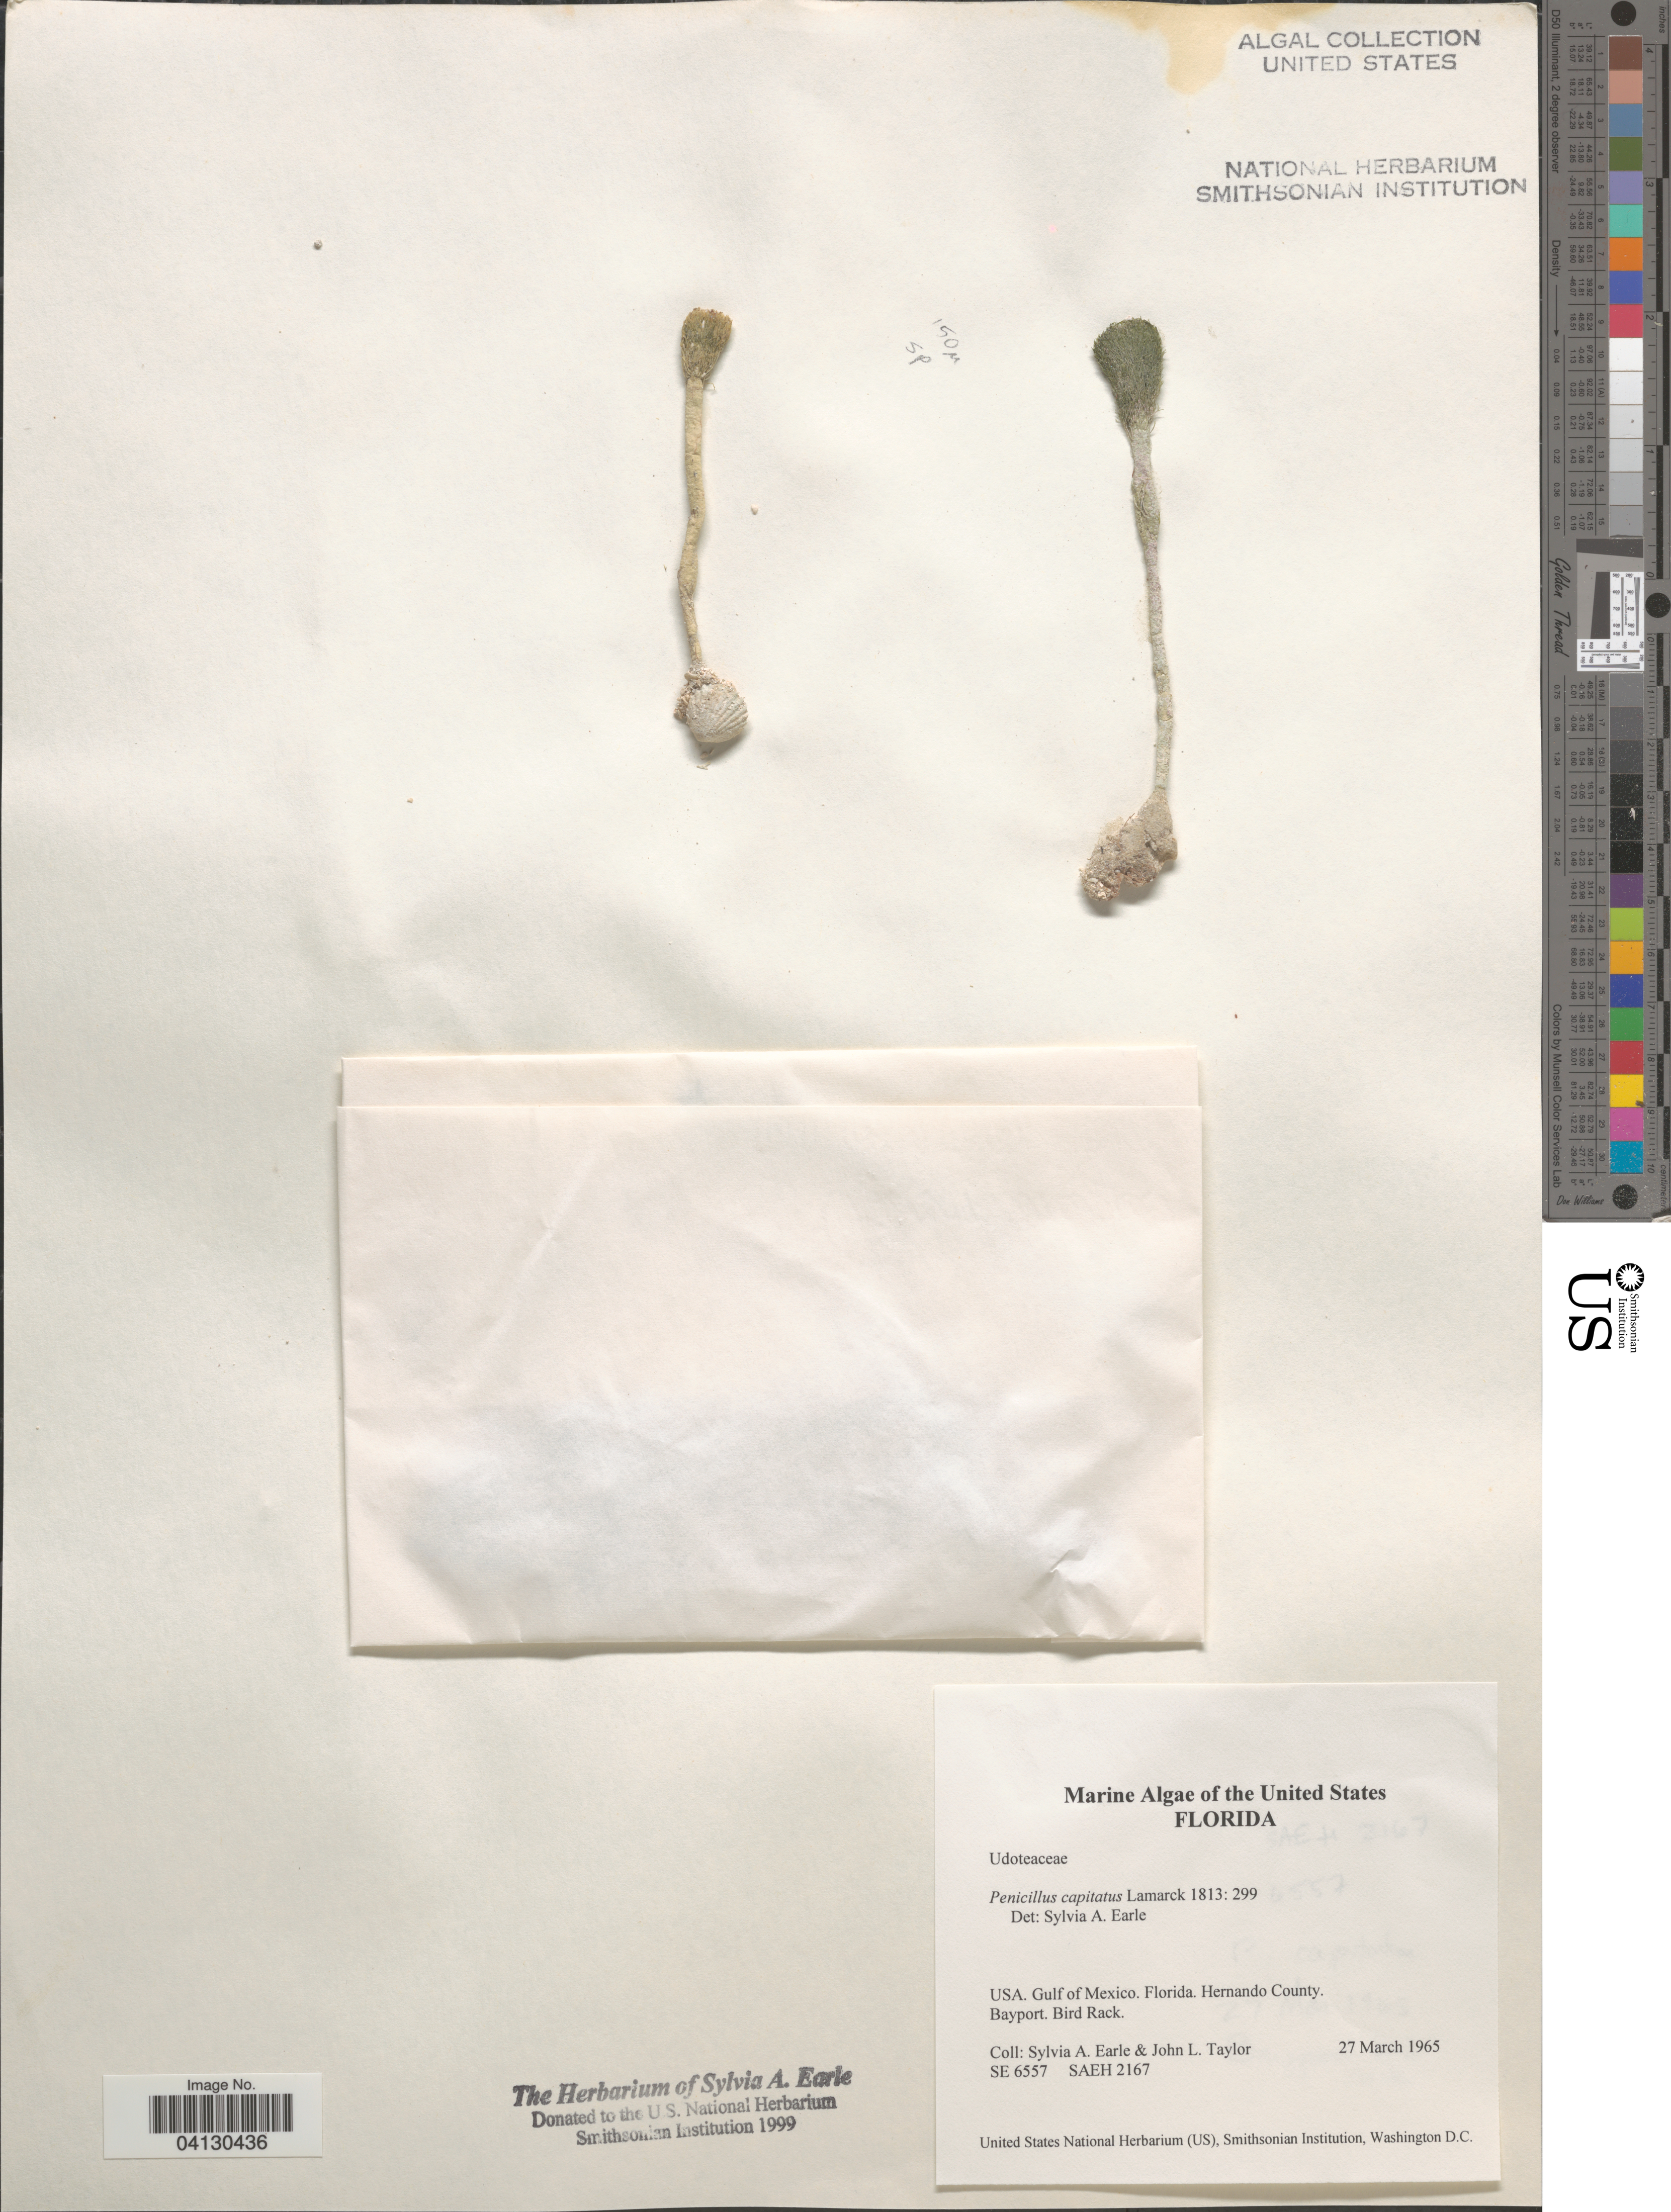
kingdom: Plantae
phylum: Chlorophyta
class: Ulvophyceae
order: Bryopsidales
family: Udoteaceae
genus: Penicillus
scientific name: Penicillus capitatus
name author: Lam.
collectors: S. A. Earle & J. L. Taylor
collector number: SE6557/SAEH2167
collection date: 1965-03-27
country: United States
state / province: Florida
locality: Gulf of Mexico. Hernando County. Bayport. Bird Rack.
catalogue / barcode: US 329021